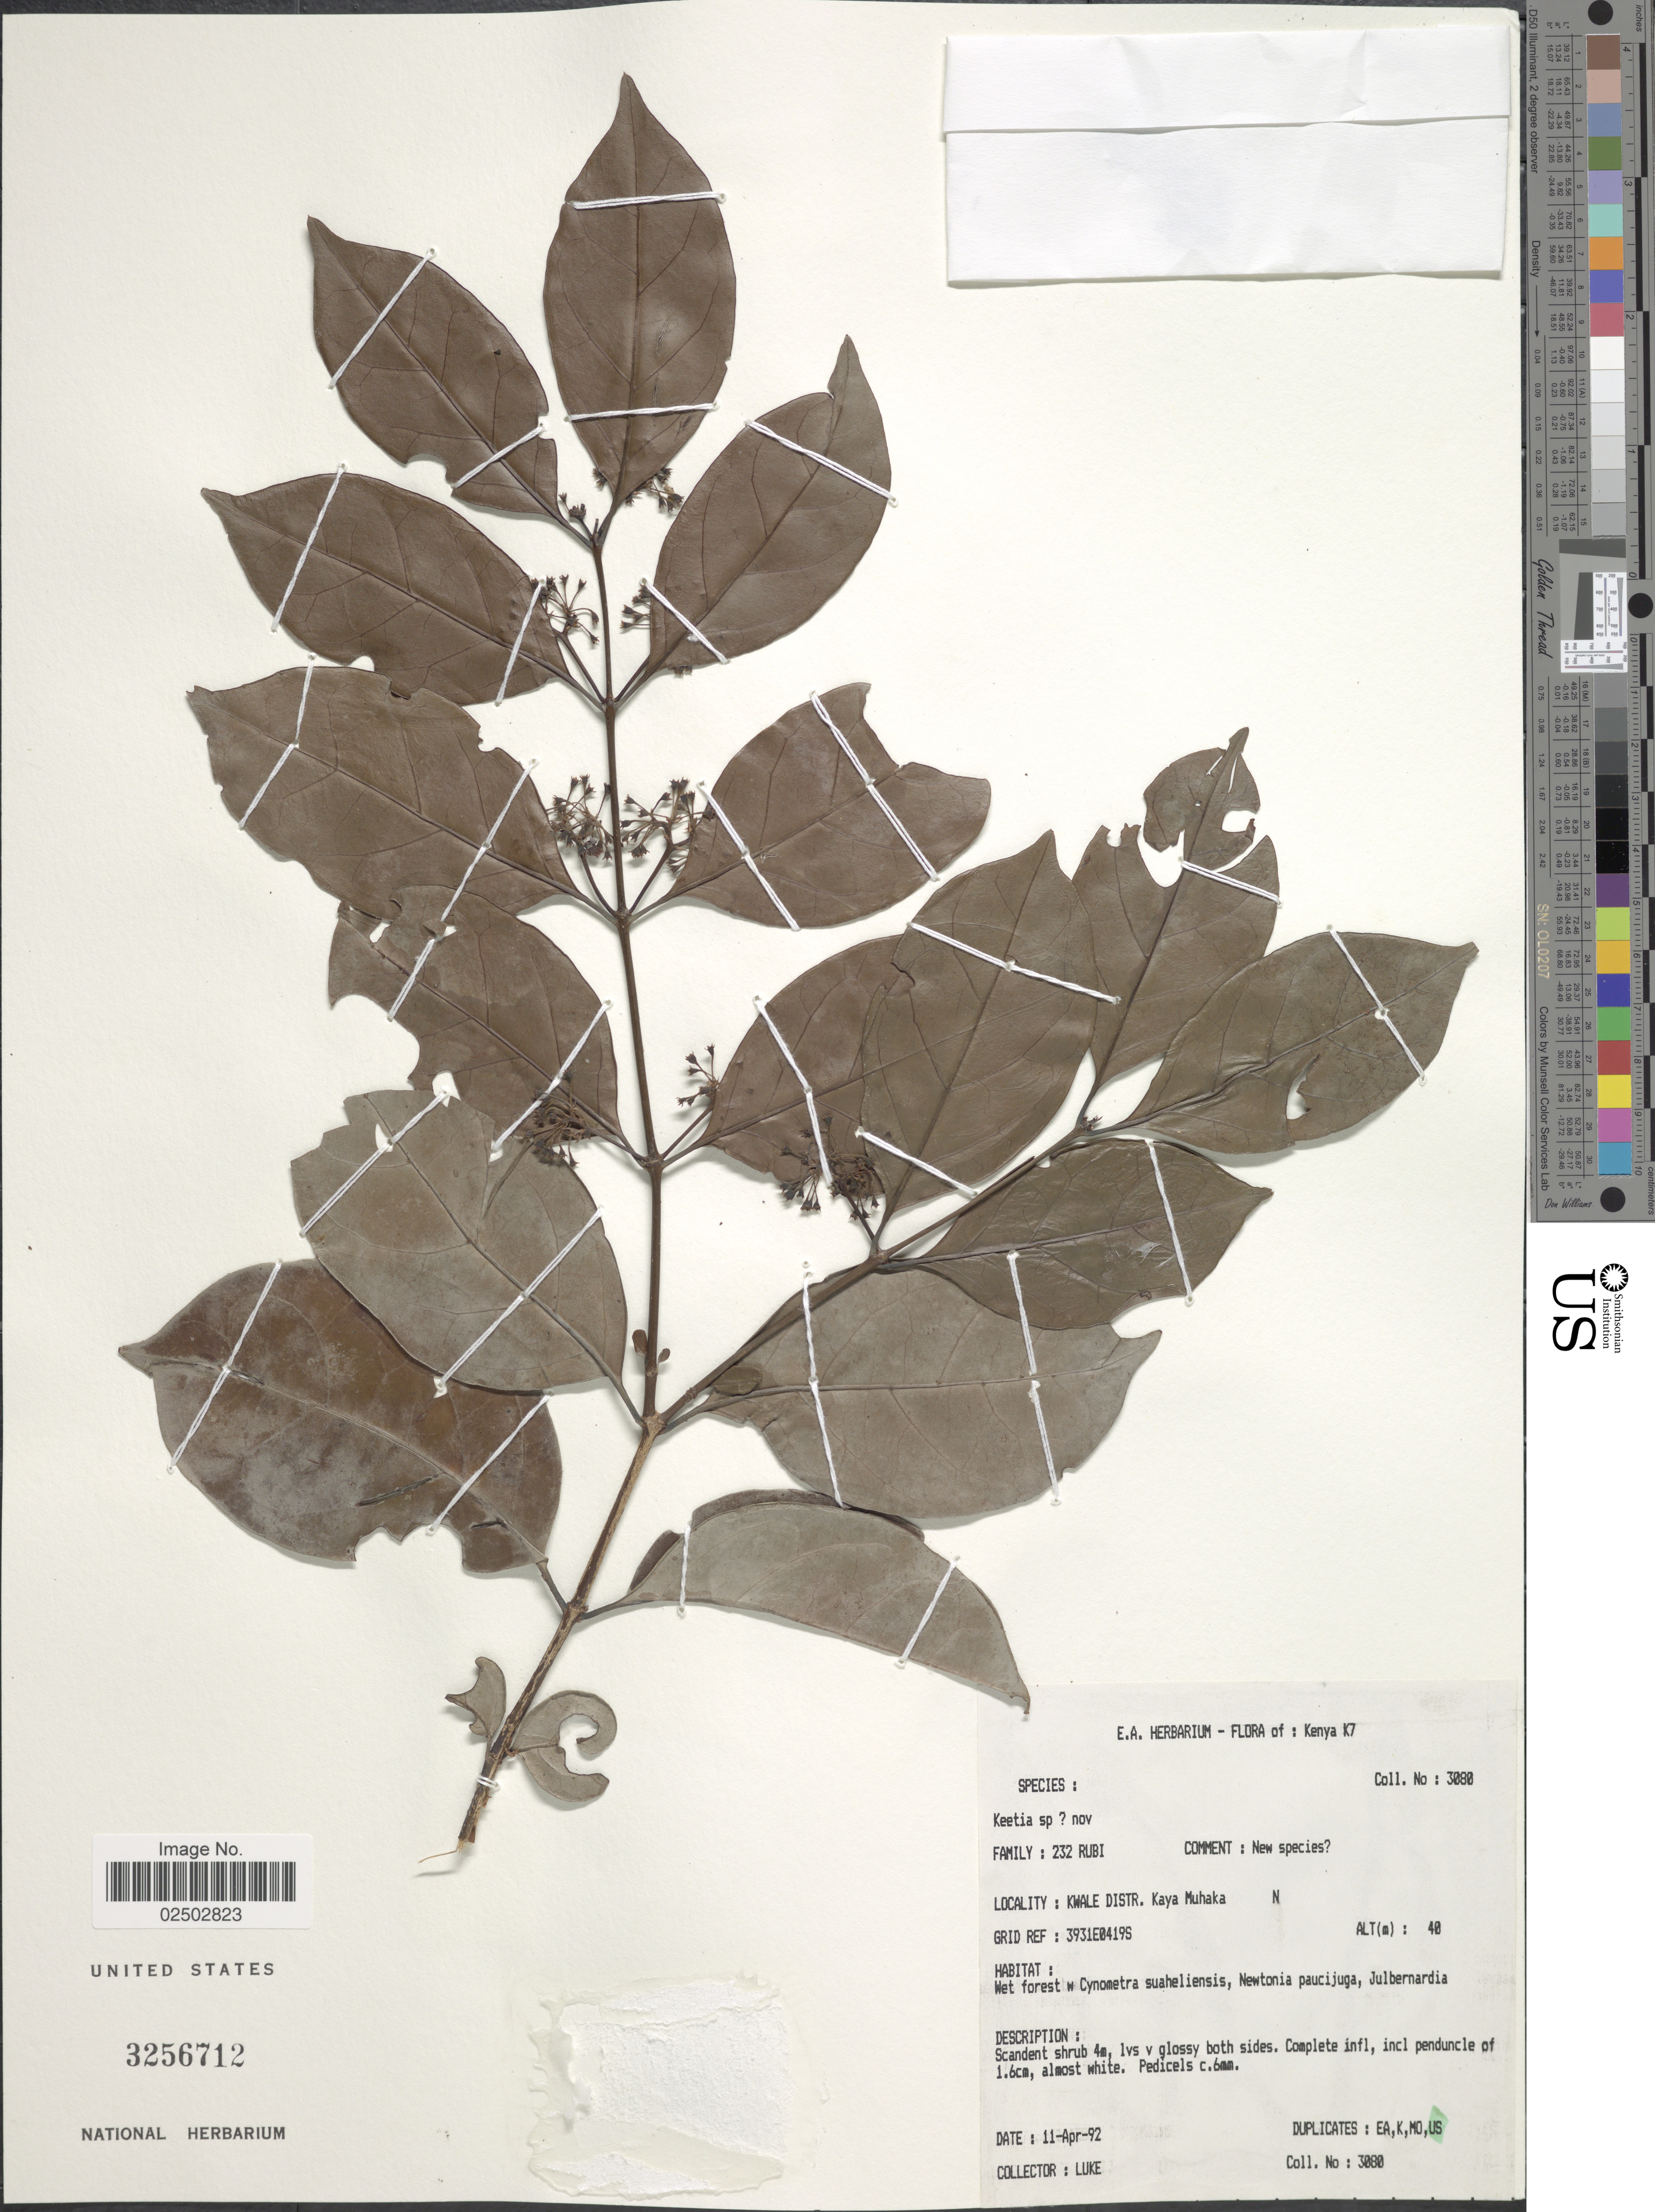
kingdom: Plantae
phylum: Tracheophyta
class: Magnoliopsida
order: Gentianales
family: Rubiaceae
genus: Keetia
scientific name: Keetia sp.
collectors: -. Luke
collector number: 3080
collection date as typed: Transcribed d/m/y: 11/4/92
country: Kenya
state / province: Kwale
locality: Kwale Distr., Kaya Muhaka N., Grid Ref.: 3931E0419S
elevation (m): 40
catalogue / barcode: US 3256712